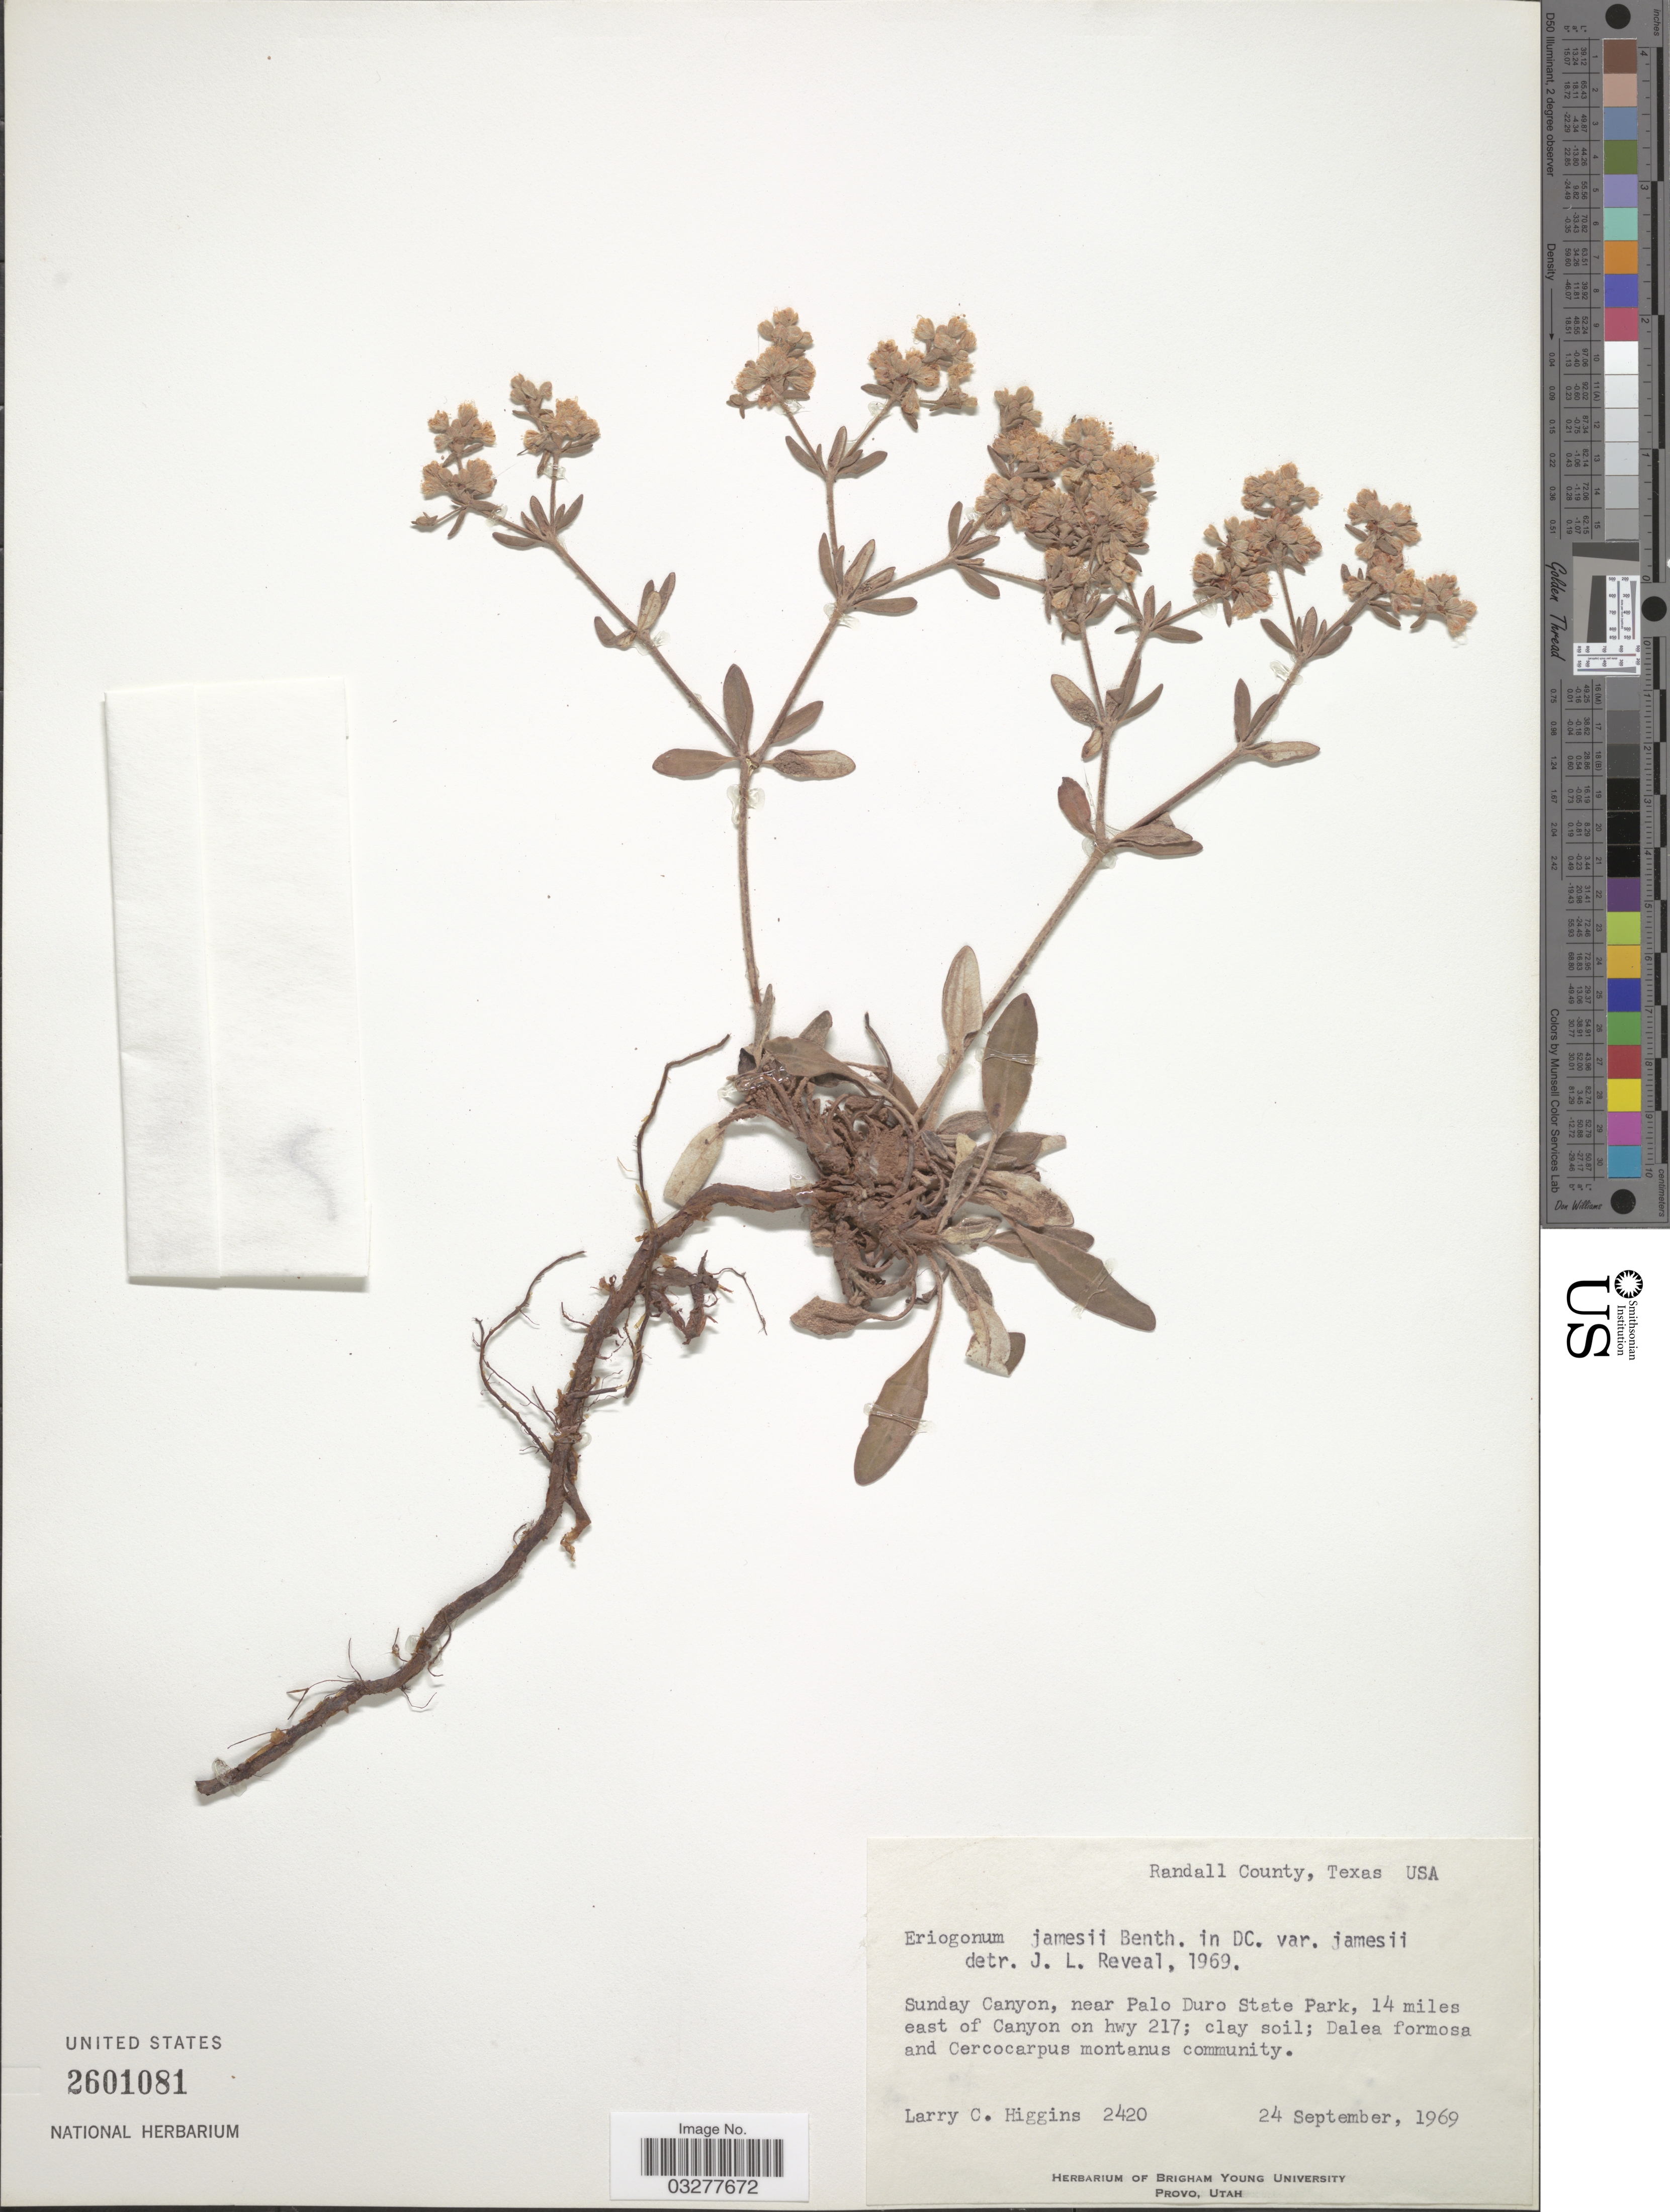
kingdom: Plantae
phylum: Tracheophyta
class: Magnoliopsida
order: Caryophyllales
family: Polygonaceae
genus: Eriogonum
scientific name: Eriogonum jamesii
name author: Benth.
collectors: L. Higgins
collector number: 2420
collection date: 1969-09-24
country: United States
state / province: Texas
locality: Randall County, Sunday Canyon, near Palo Duro State Park, 14 miles east of Canyon on hwy 217.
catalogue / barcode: US 2601081